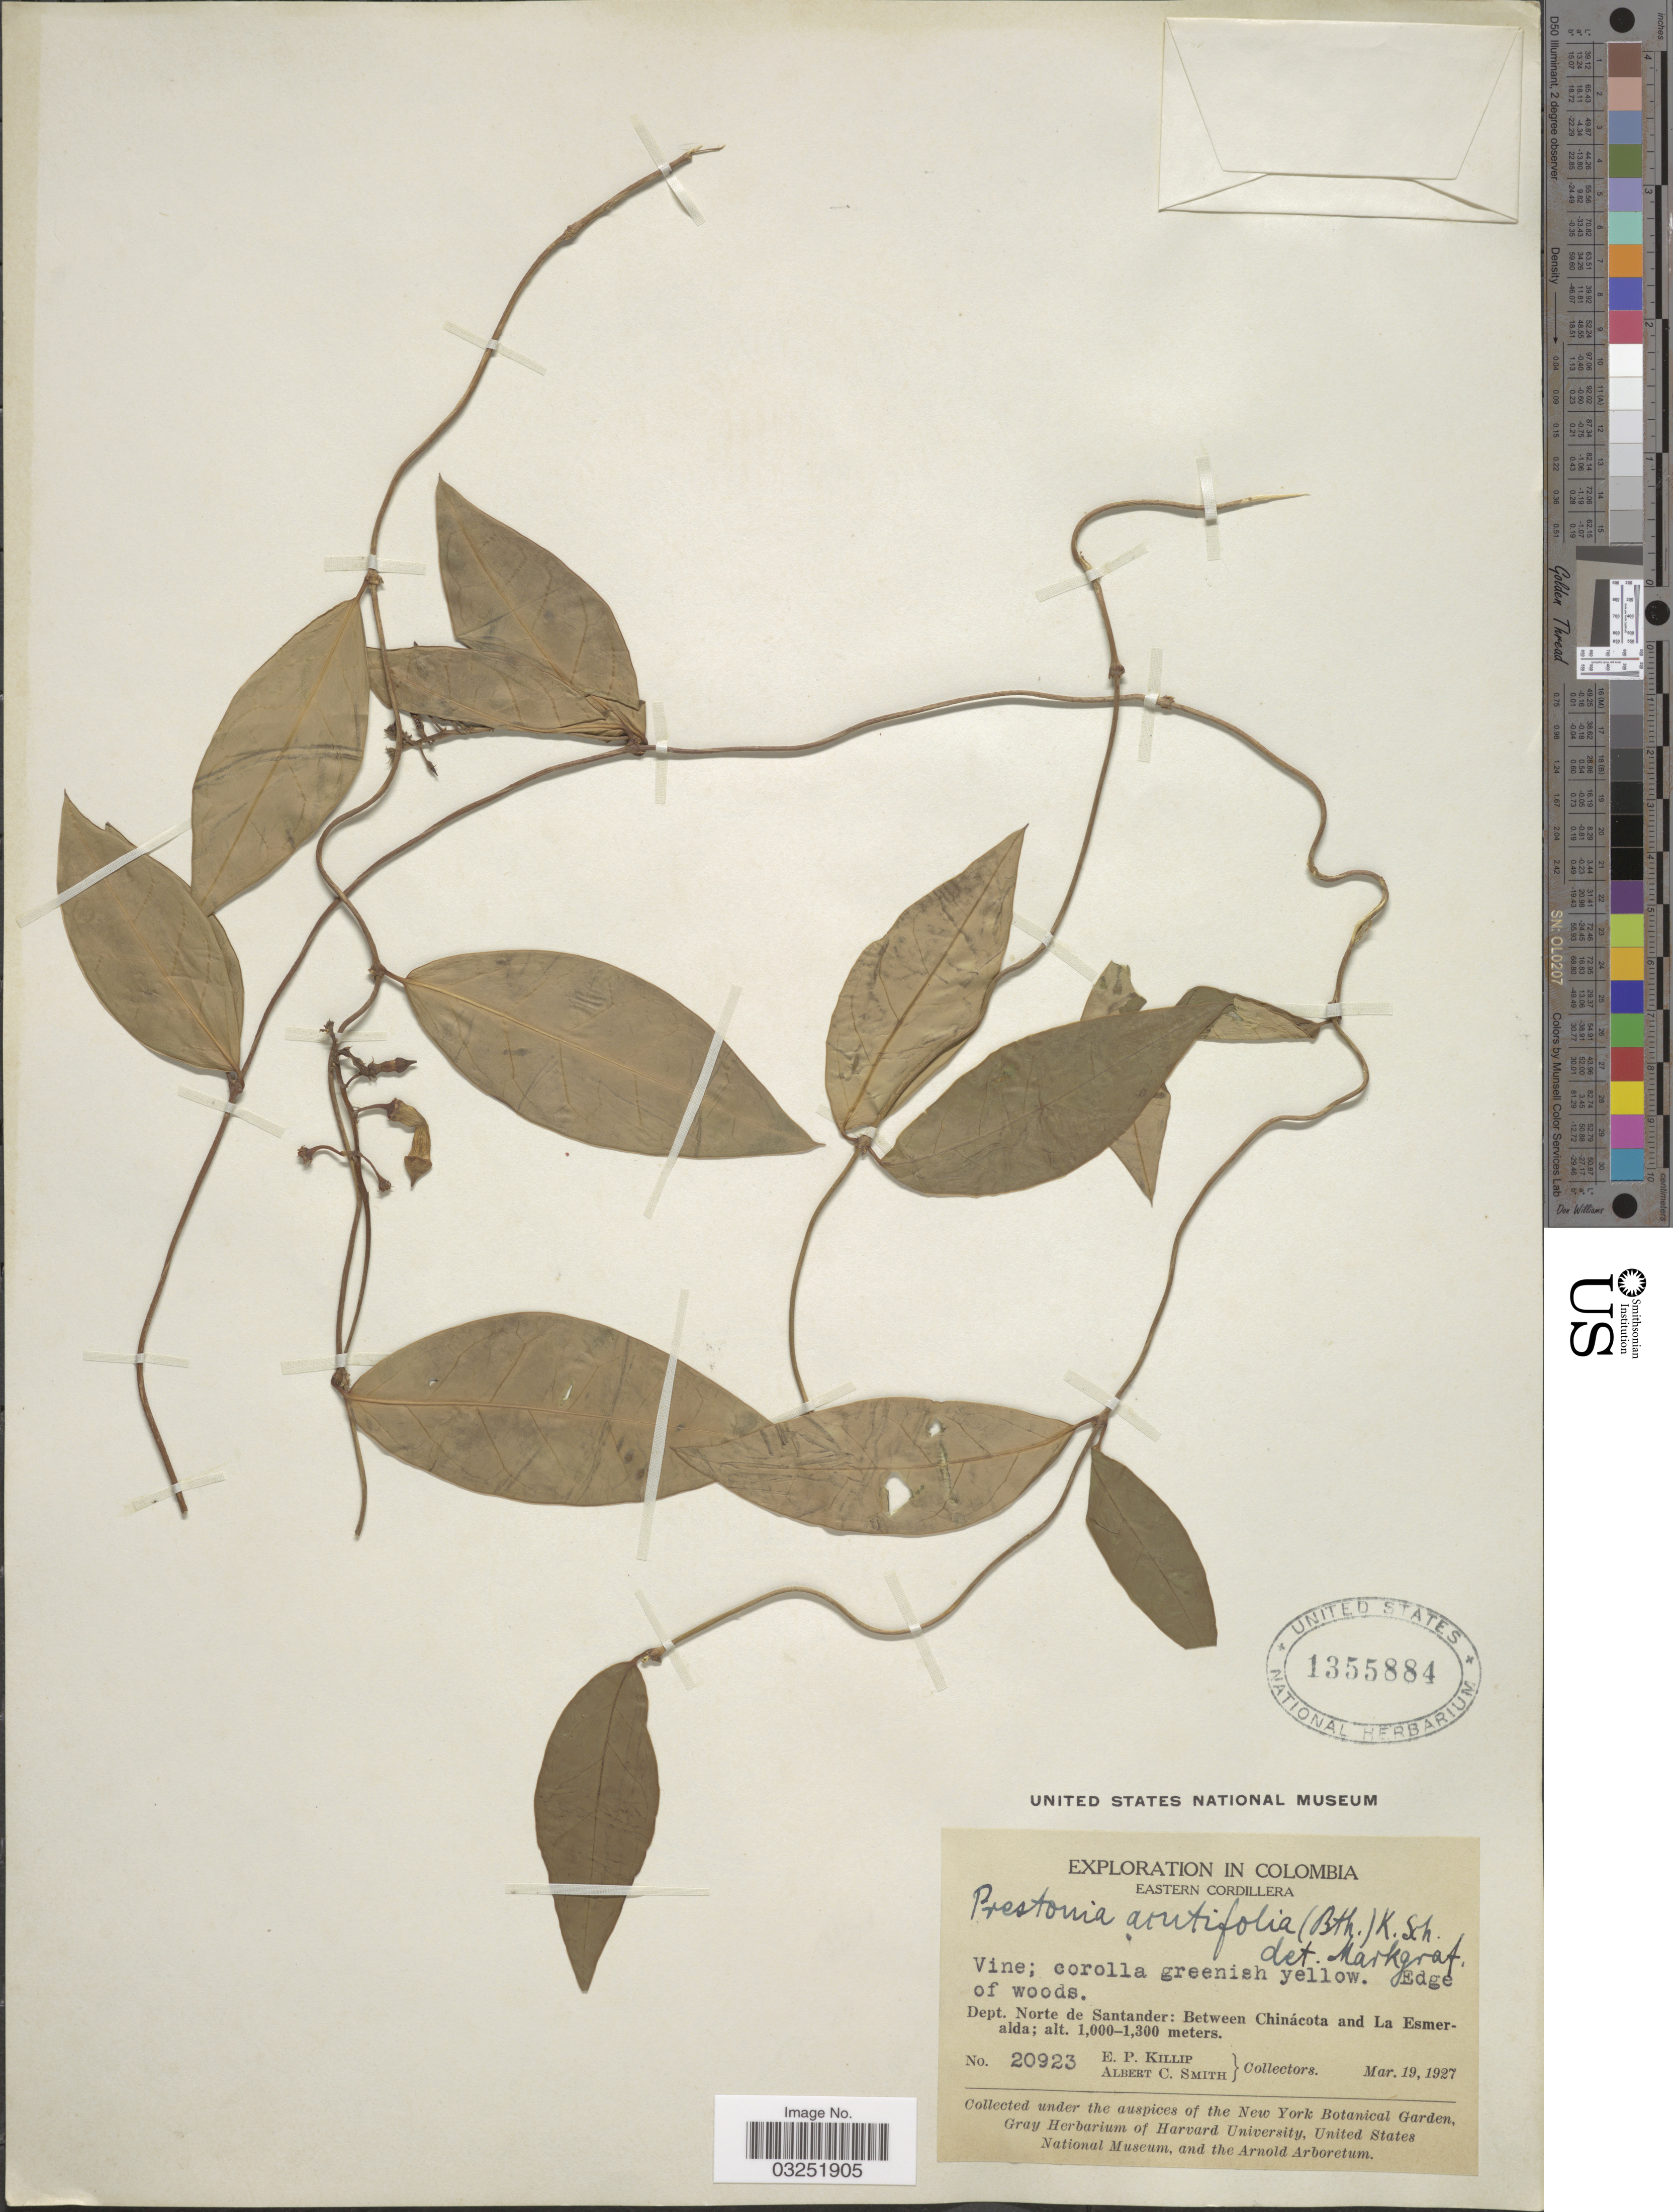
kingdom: Plantae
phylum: Tracheophyta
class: Magnoliopsida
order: Gentianales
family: Apocynaceae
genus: Prestonia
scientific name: Prestonia acutifolia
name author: (Benth. & Müll. Arg.) K. Schum.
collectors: E. P. Killip & A. C. Smith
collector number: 20923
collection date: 1927-03-19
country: Colombia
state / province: Norte de Santander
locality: Eastern Cordillera, Between Chinácota and La Esmeralda.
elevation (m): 1000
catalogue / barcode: US 1355884